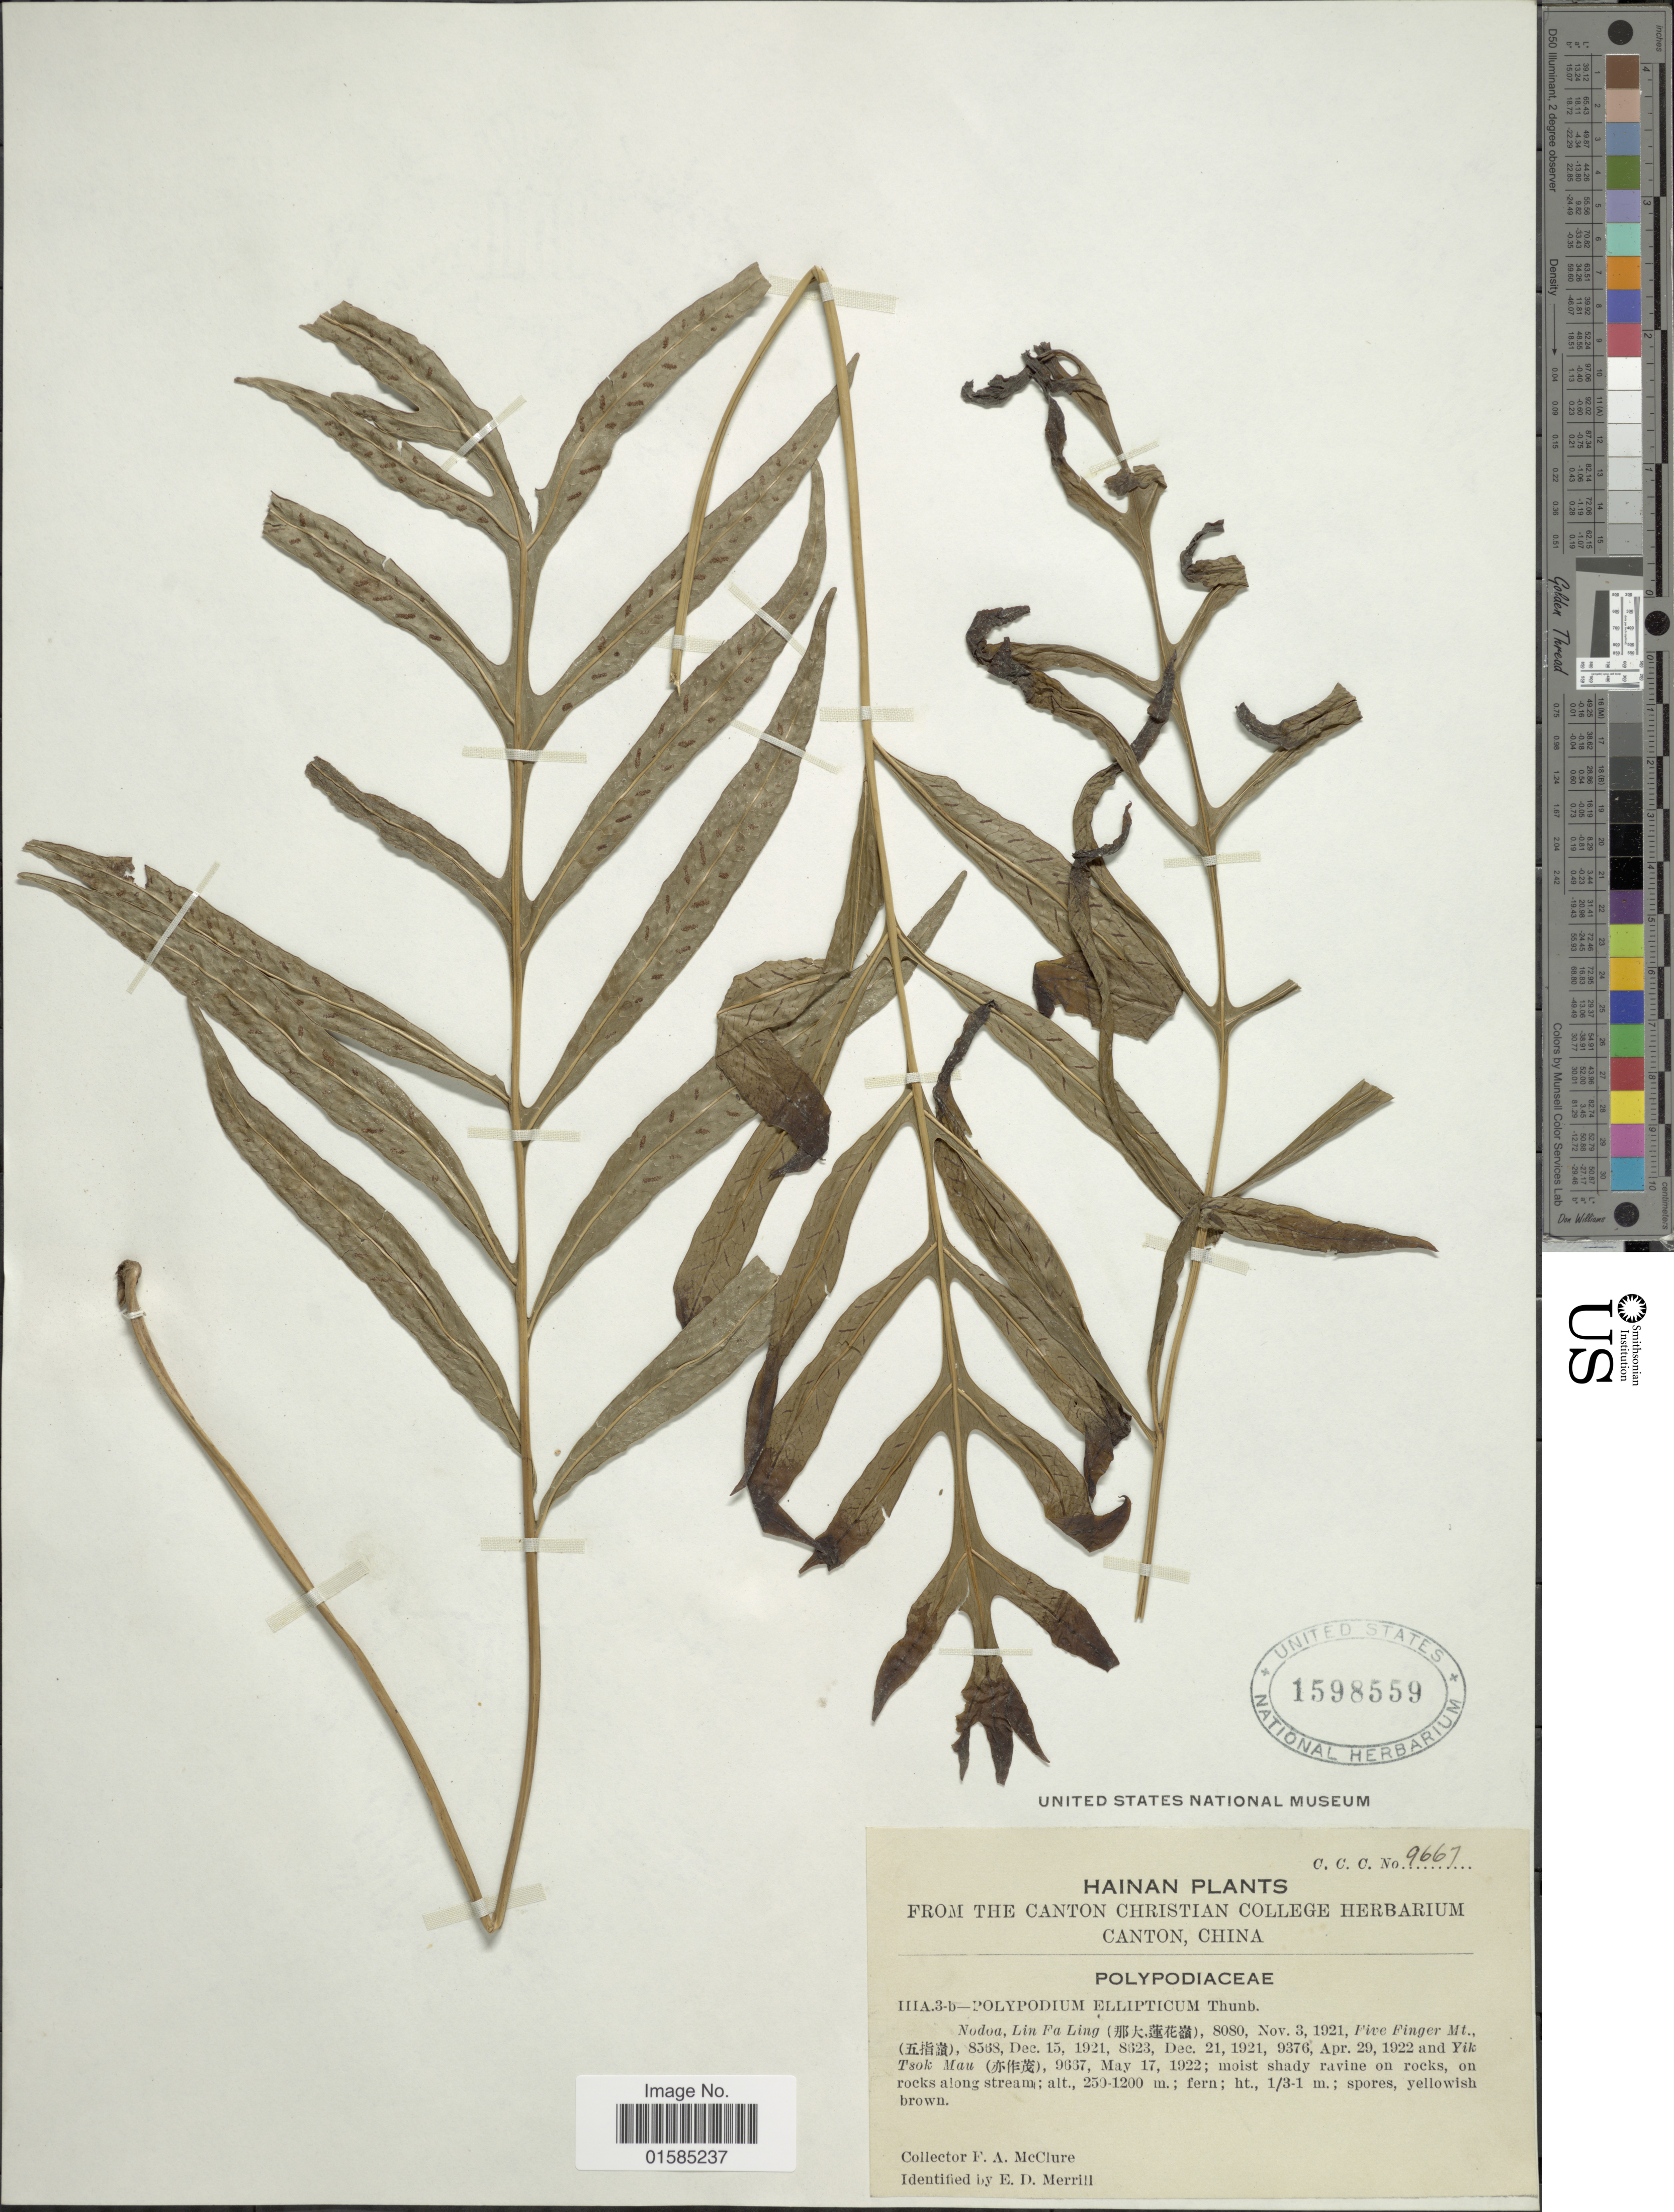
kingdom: Plantae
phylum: Tracheophyta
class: Polypodiopsida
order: Polypodiales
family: Polypodiaceae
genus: Leptochilus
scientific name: Leptochilus ellipticus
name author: (Thunb.) Noot.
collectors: F. A. McClure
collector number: C. C. C. 9667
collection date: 1921-11-03/1922-05-17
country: China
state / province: Hainan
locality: Hainan, Nodoa, Lin Fa Ling, Five Finger Mt., Yik Tsok Mau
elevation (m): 250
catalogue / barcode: US 1598559